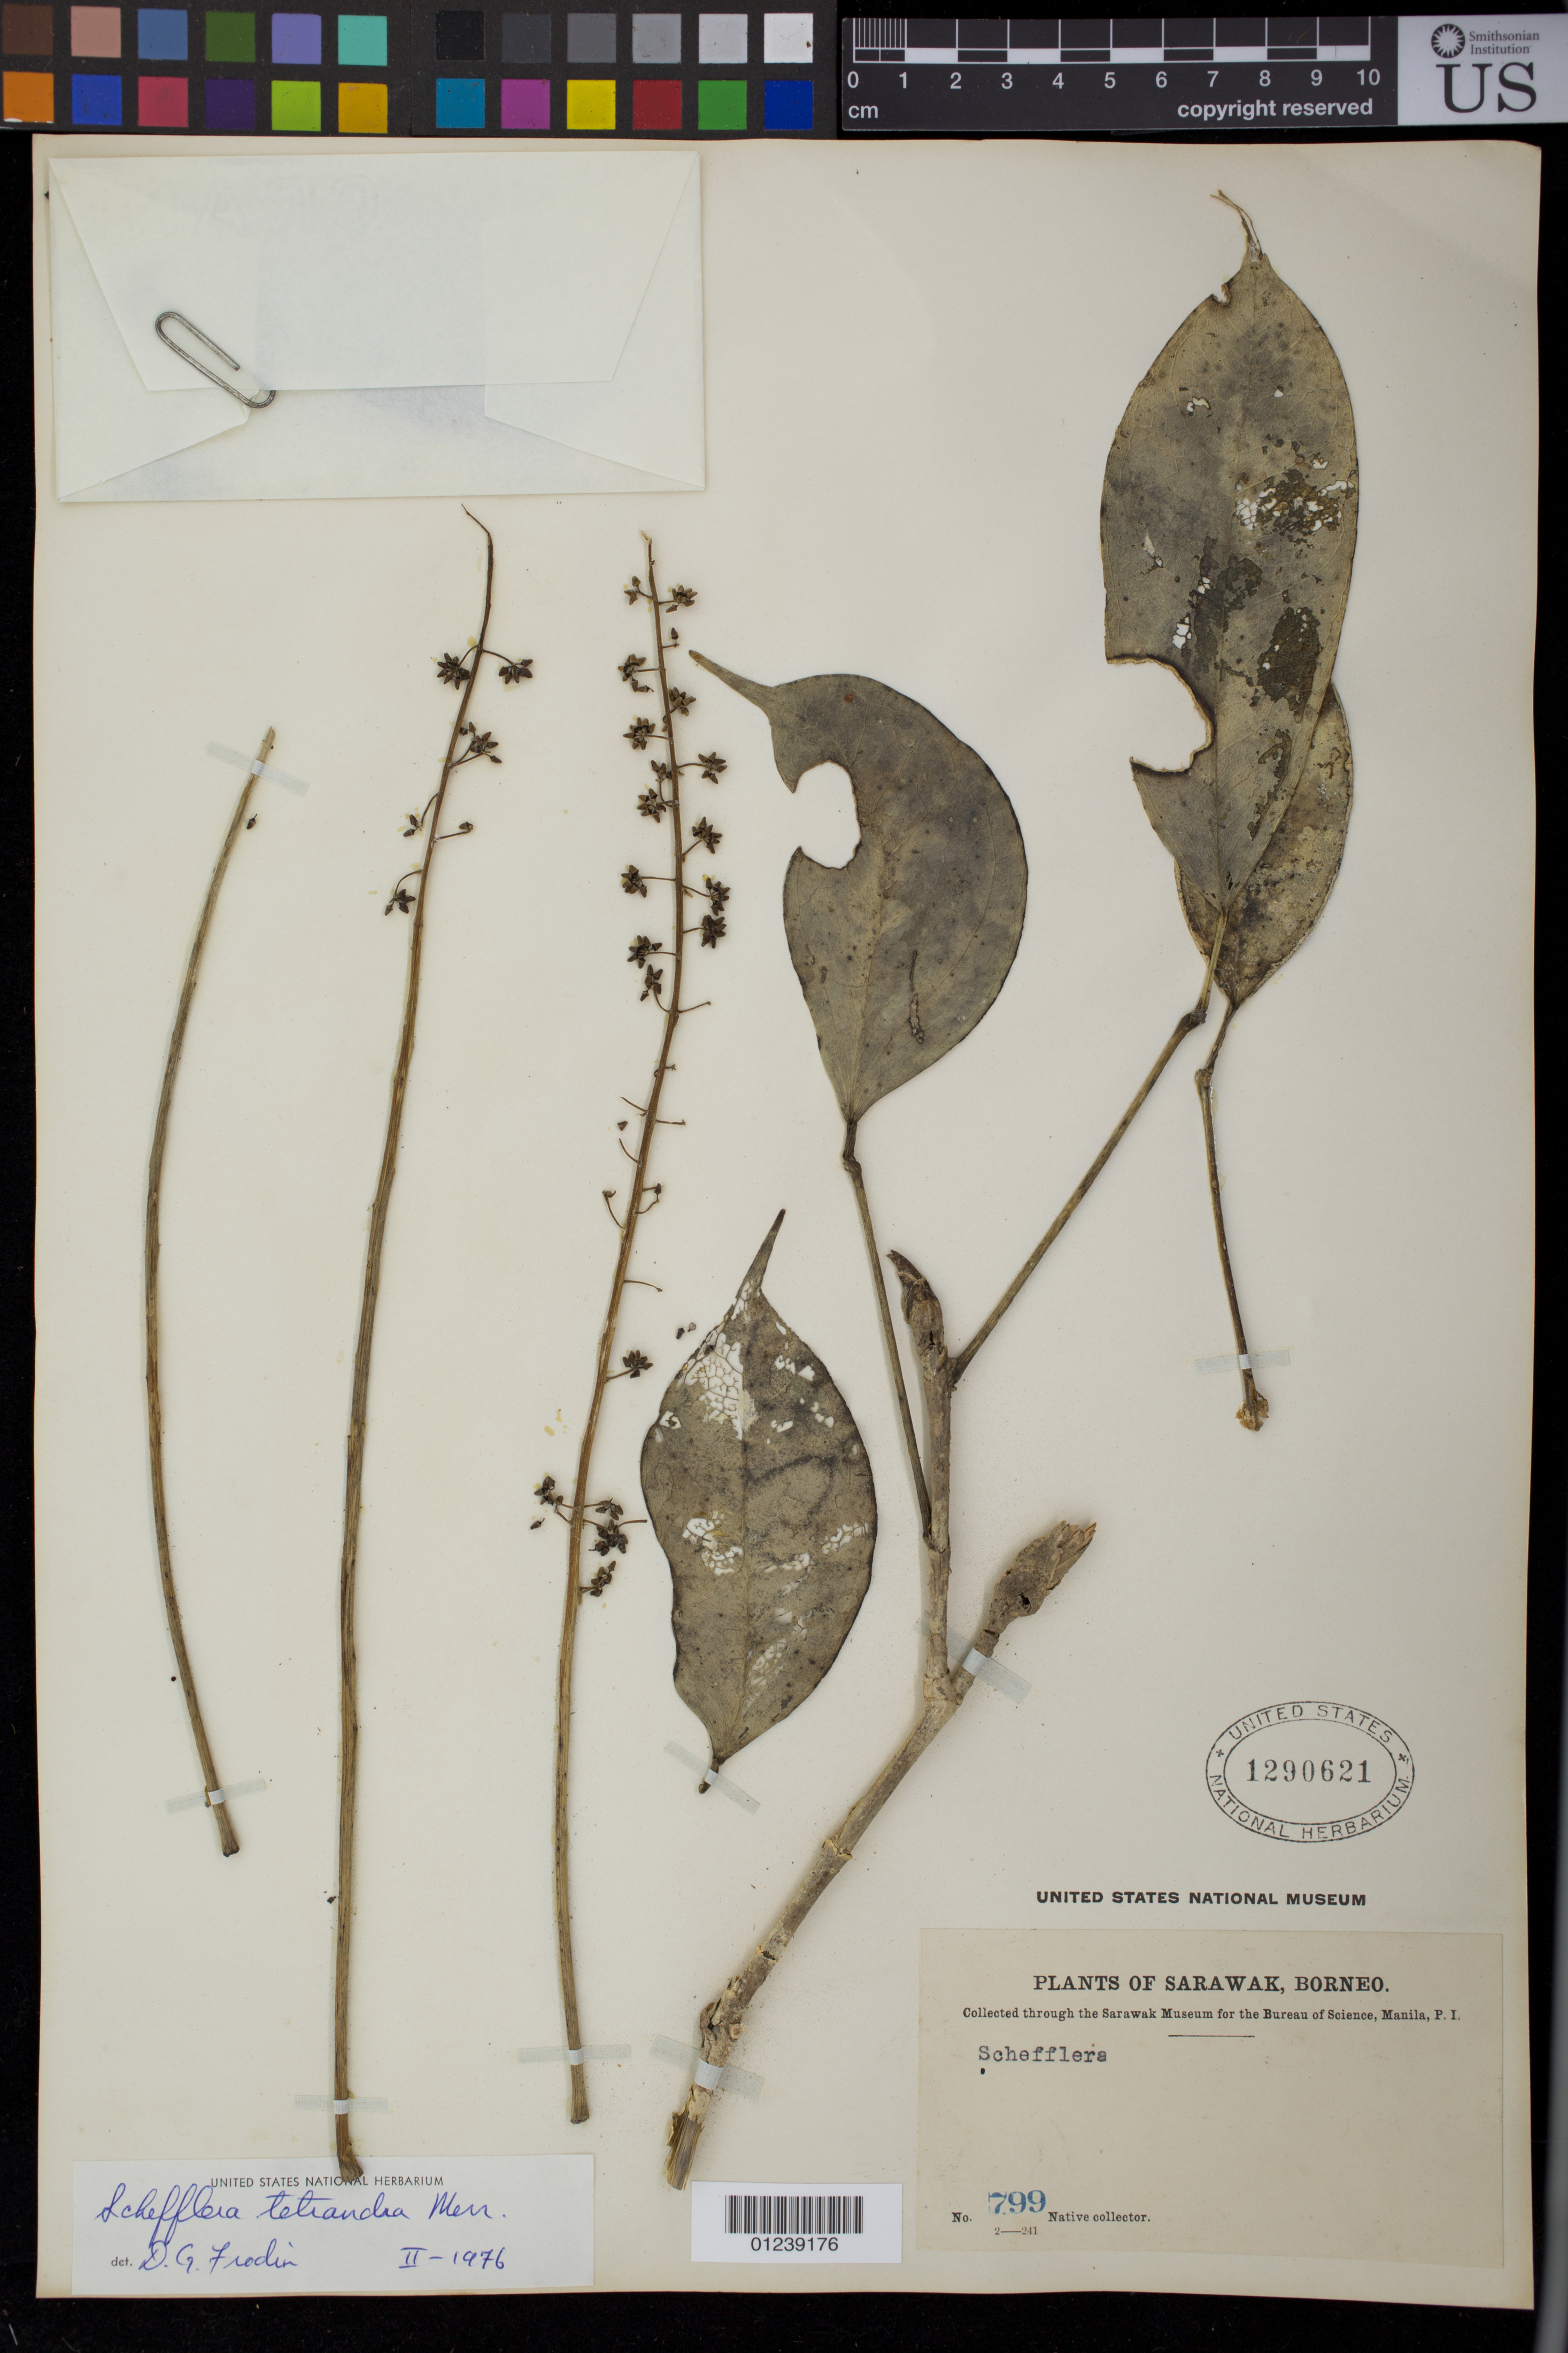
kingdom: Plantae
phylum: Tracheophyta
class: Magnoliopsida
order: Apiales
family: Araliaceae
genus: Heptapleurum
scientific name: Heptapleurum tetrandrum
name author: (Merr.) G. M. Plunkett & Lowry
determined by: Wagner, W. L., (BOT), Smithsonian Institution - National Museum of Natural History (UNITED STATES)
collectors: Native collector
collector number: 799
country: Malaysia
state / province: Sarawak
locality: Borneo.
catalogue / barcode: US 1290621